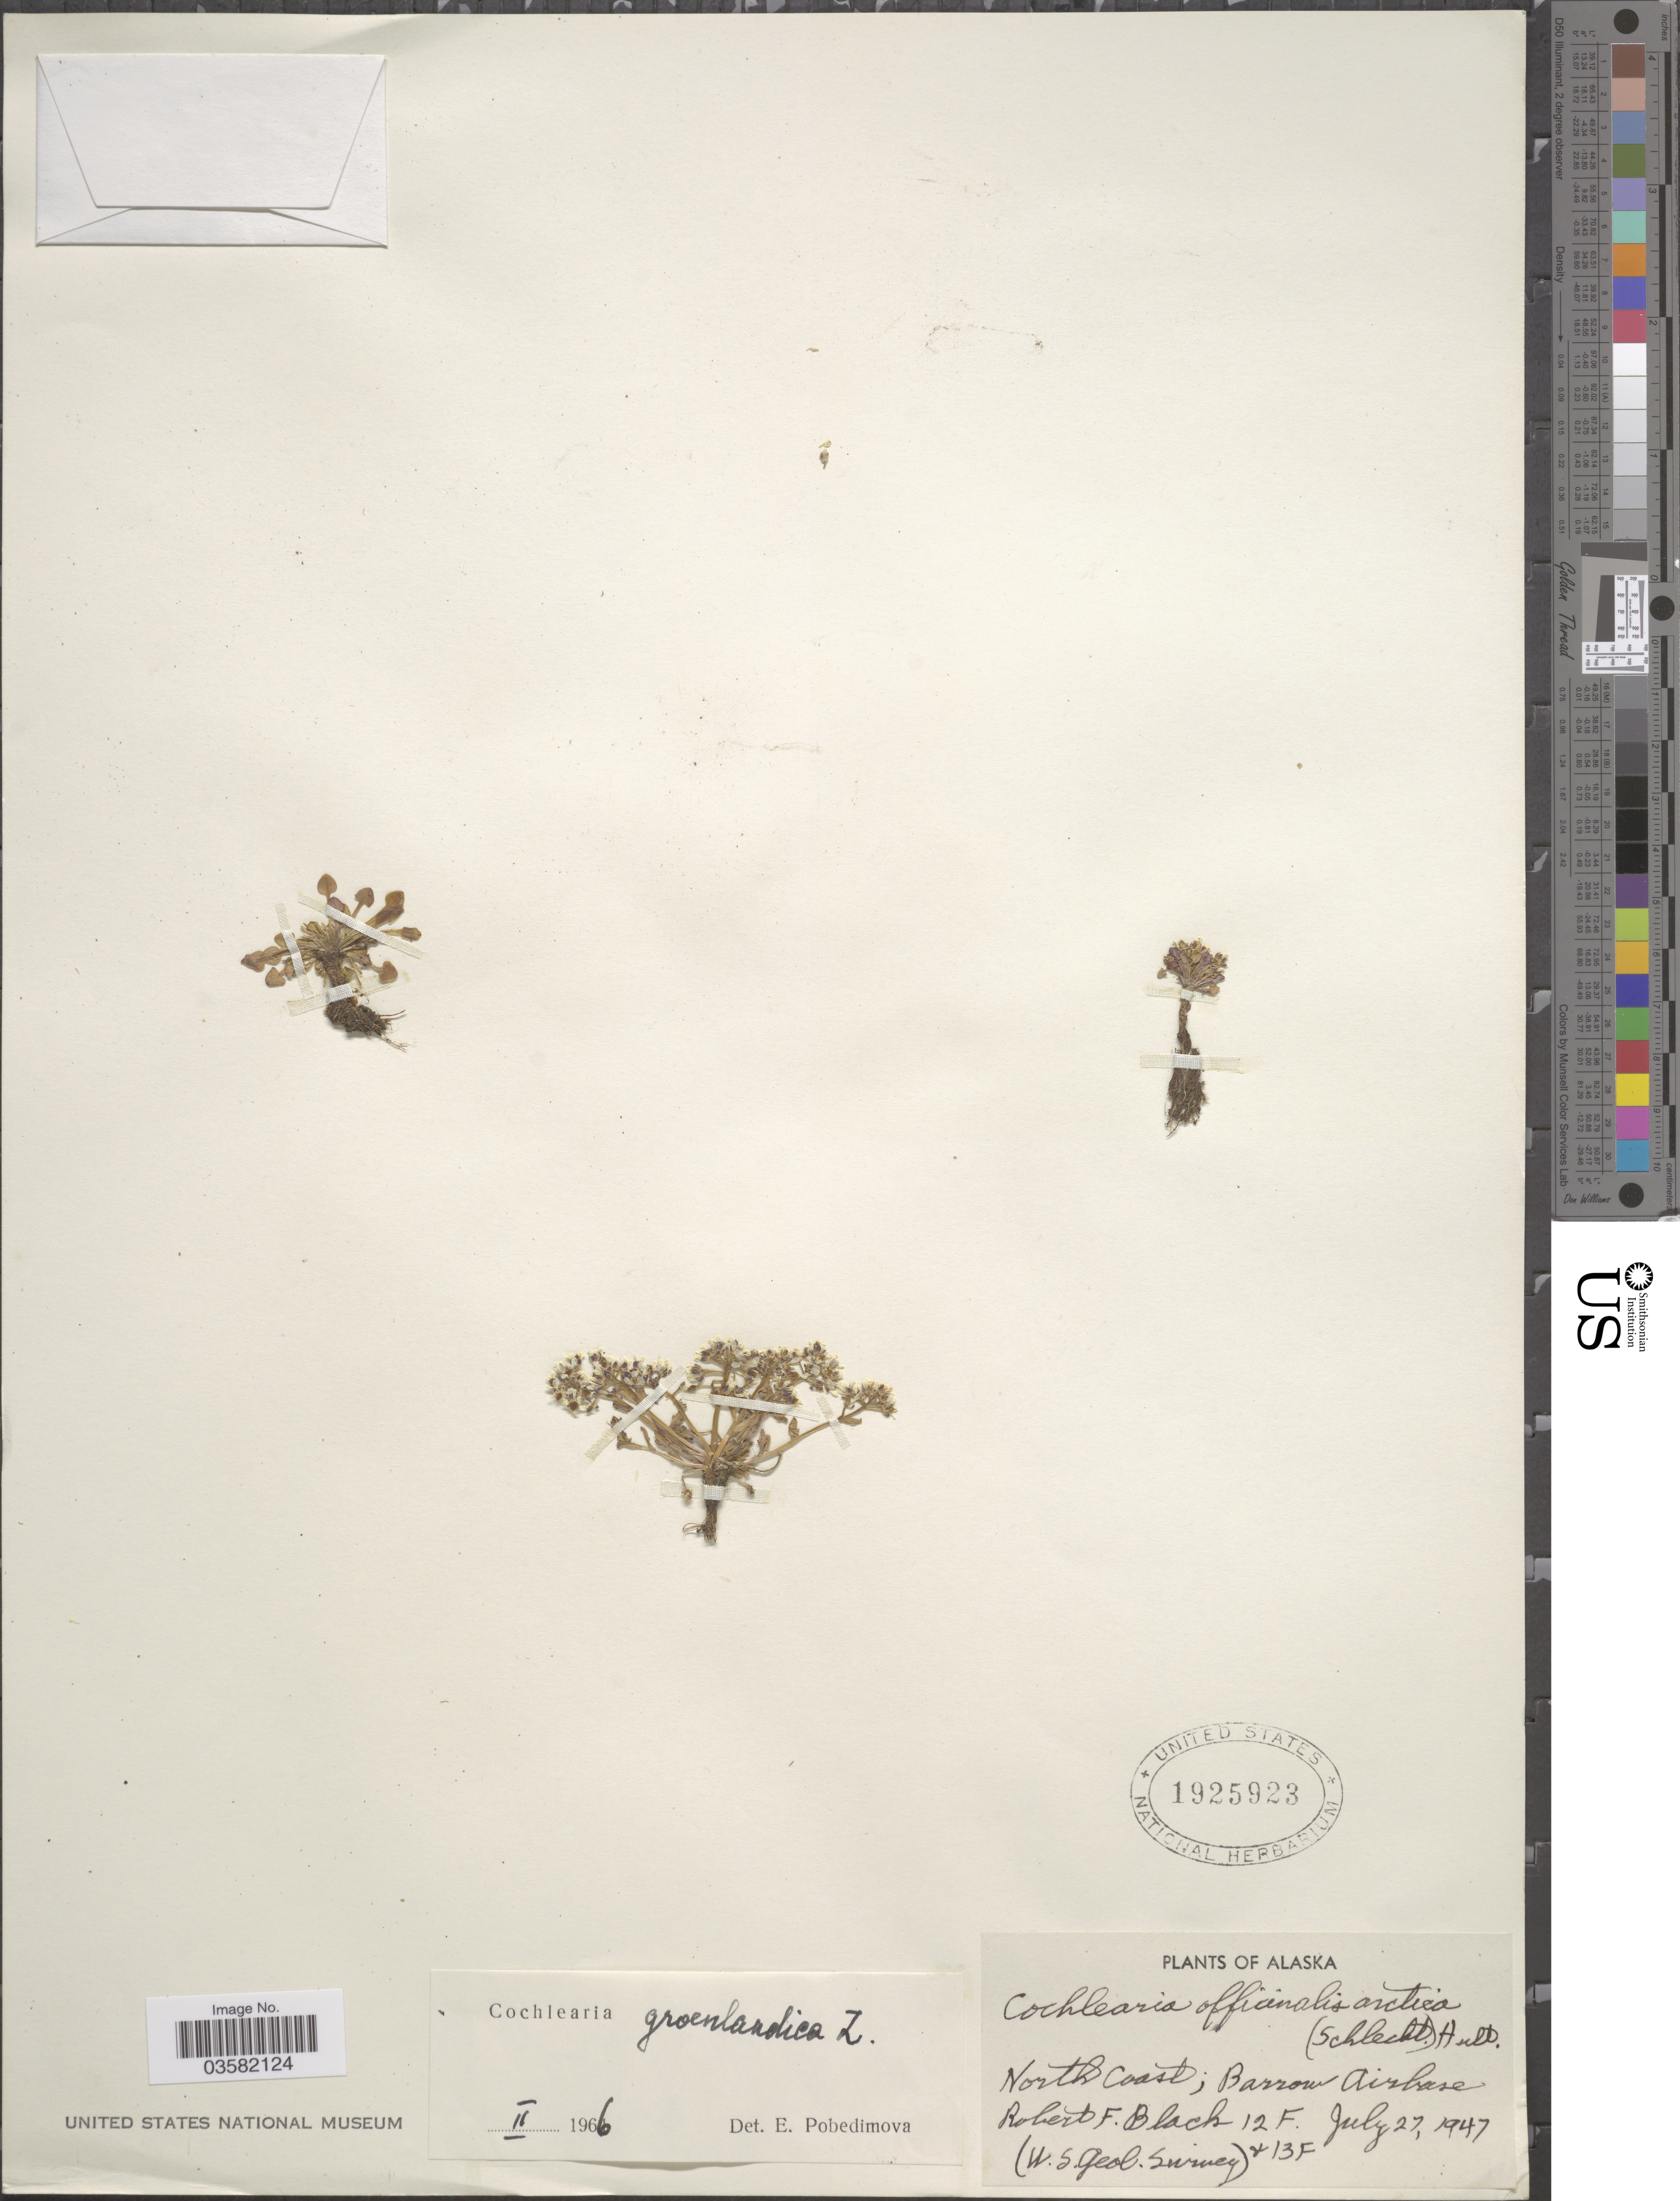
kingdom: Plantae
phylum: Tracheophyta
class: Magnoliopsida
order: Brassicales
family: Brassicaceae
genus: Cochlearia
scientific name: Cochlearia groenlandica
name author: L.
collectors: R. F. Black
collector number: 12F/13F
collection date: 1947-07-27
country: United States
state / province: Alaska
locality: North Coast; Barrow Airbase.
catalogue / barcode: US 1925923